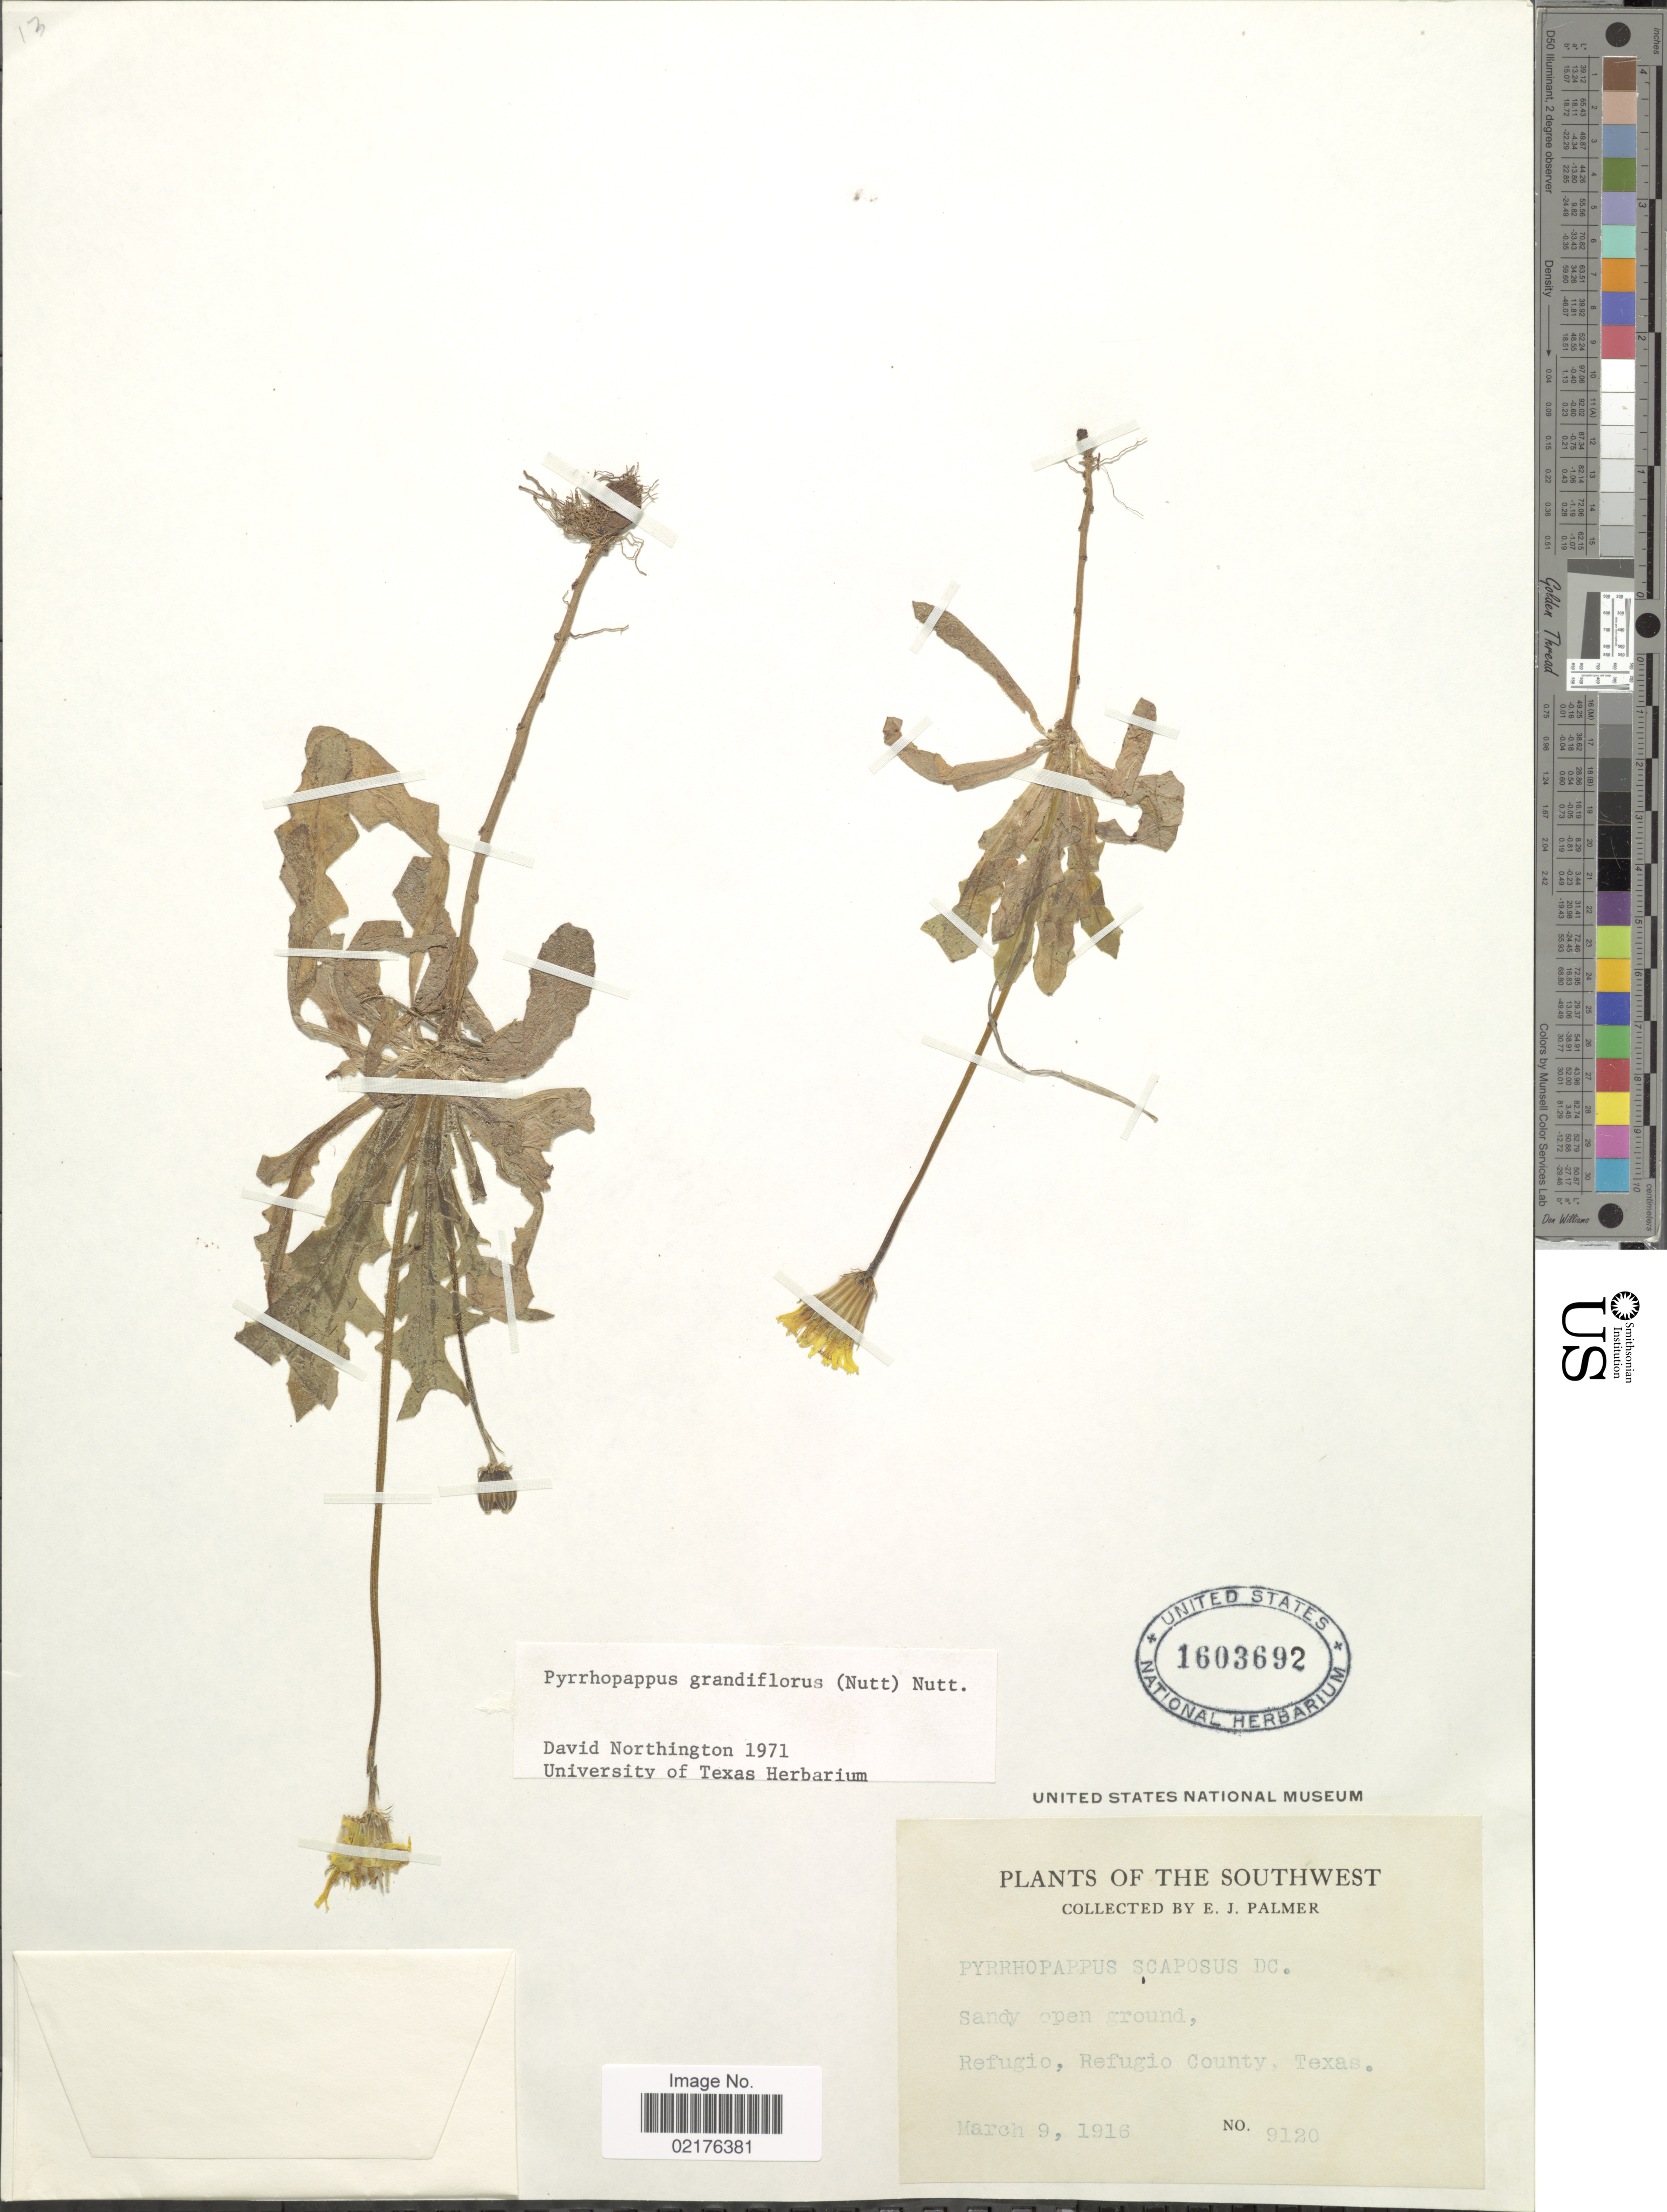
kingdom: Plantae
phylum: Tracheophyta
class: Magnoliopsida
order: Asterales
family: Asteraceae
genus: Pyrrhopappus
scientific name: Pyrrhopappus grandiflorus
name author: (Nutt.) Nutt.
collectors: E. J. Palmer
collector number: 9120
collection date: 1916-03-09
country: United States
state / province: Texas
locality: The Southwest, Refugio, Refugio County, Texas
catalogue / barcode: US 1603692